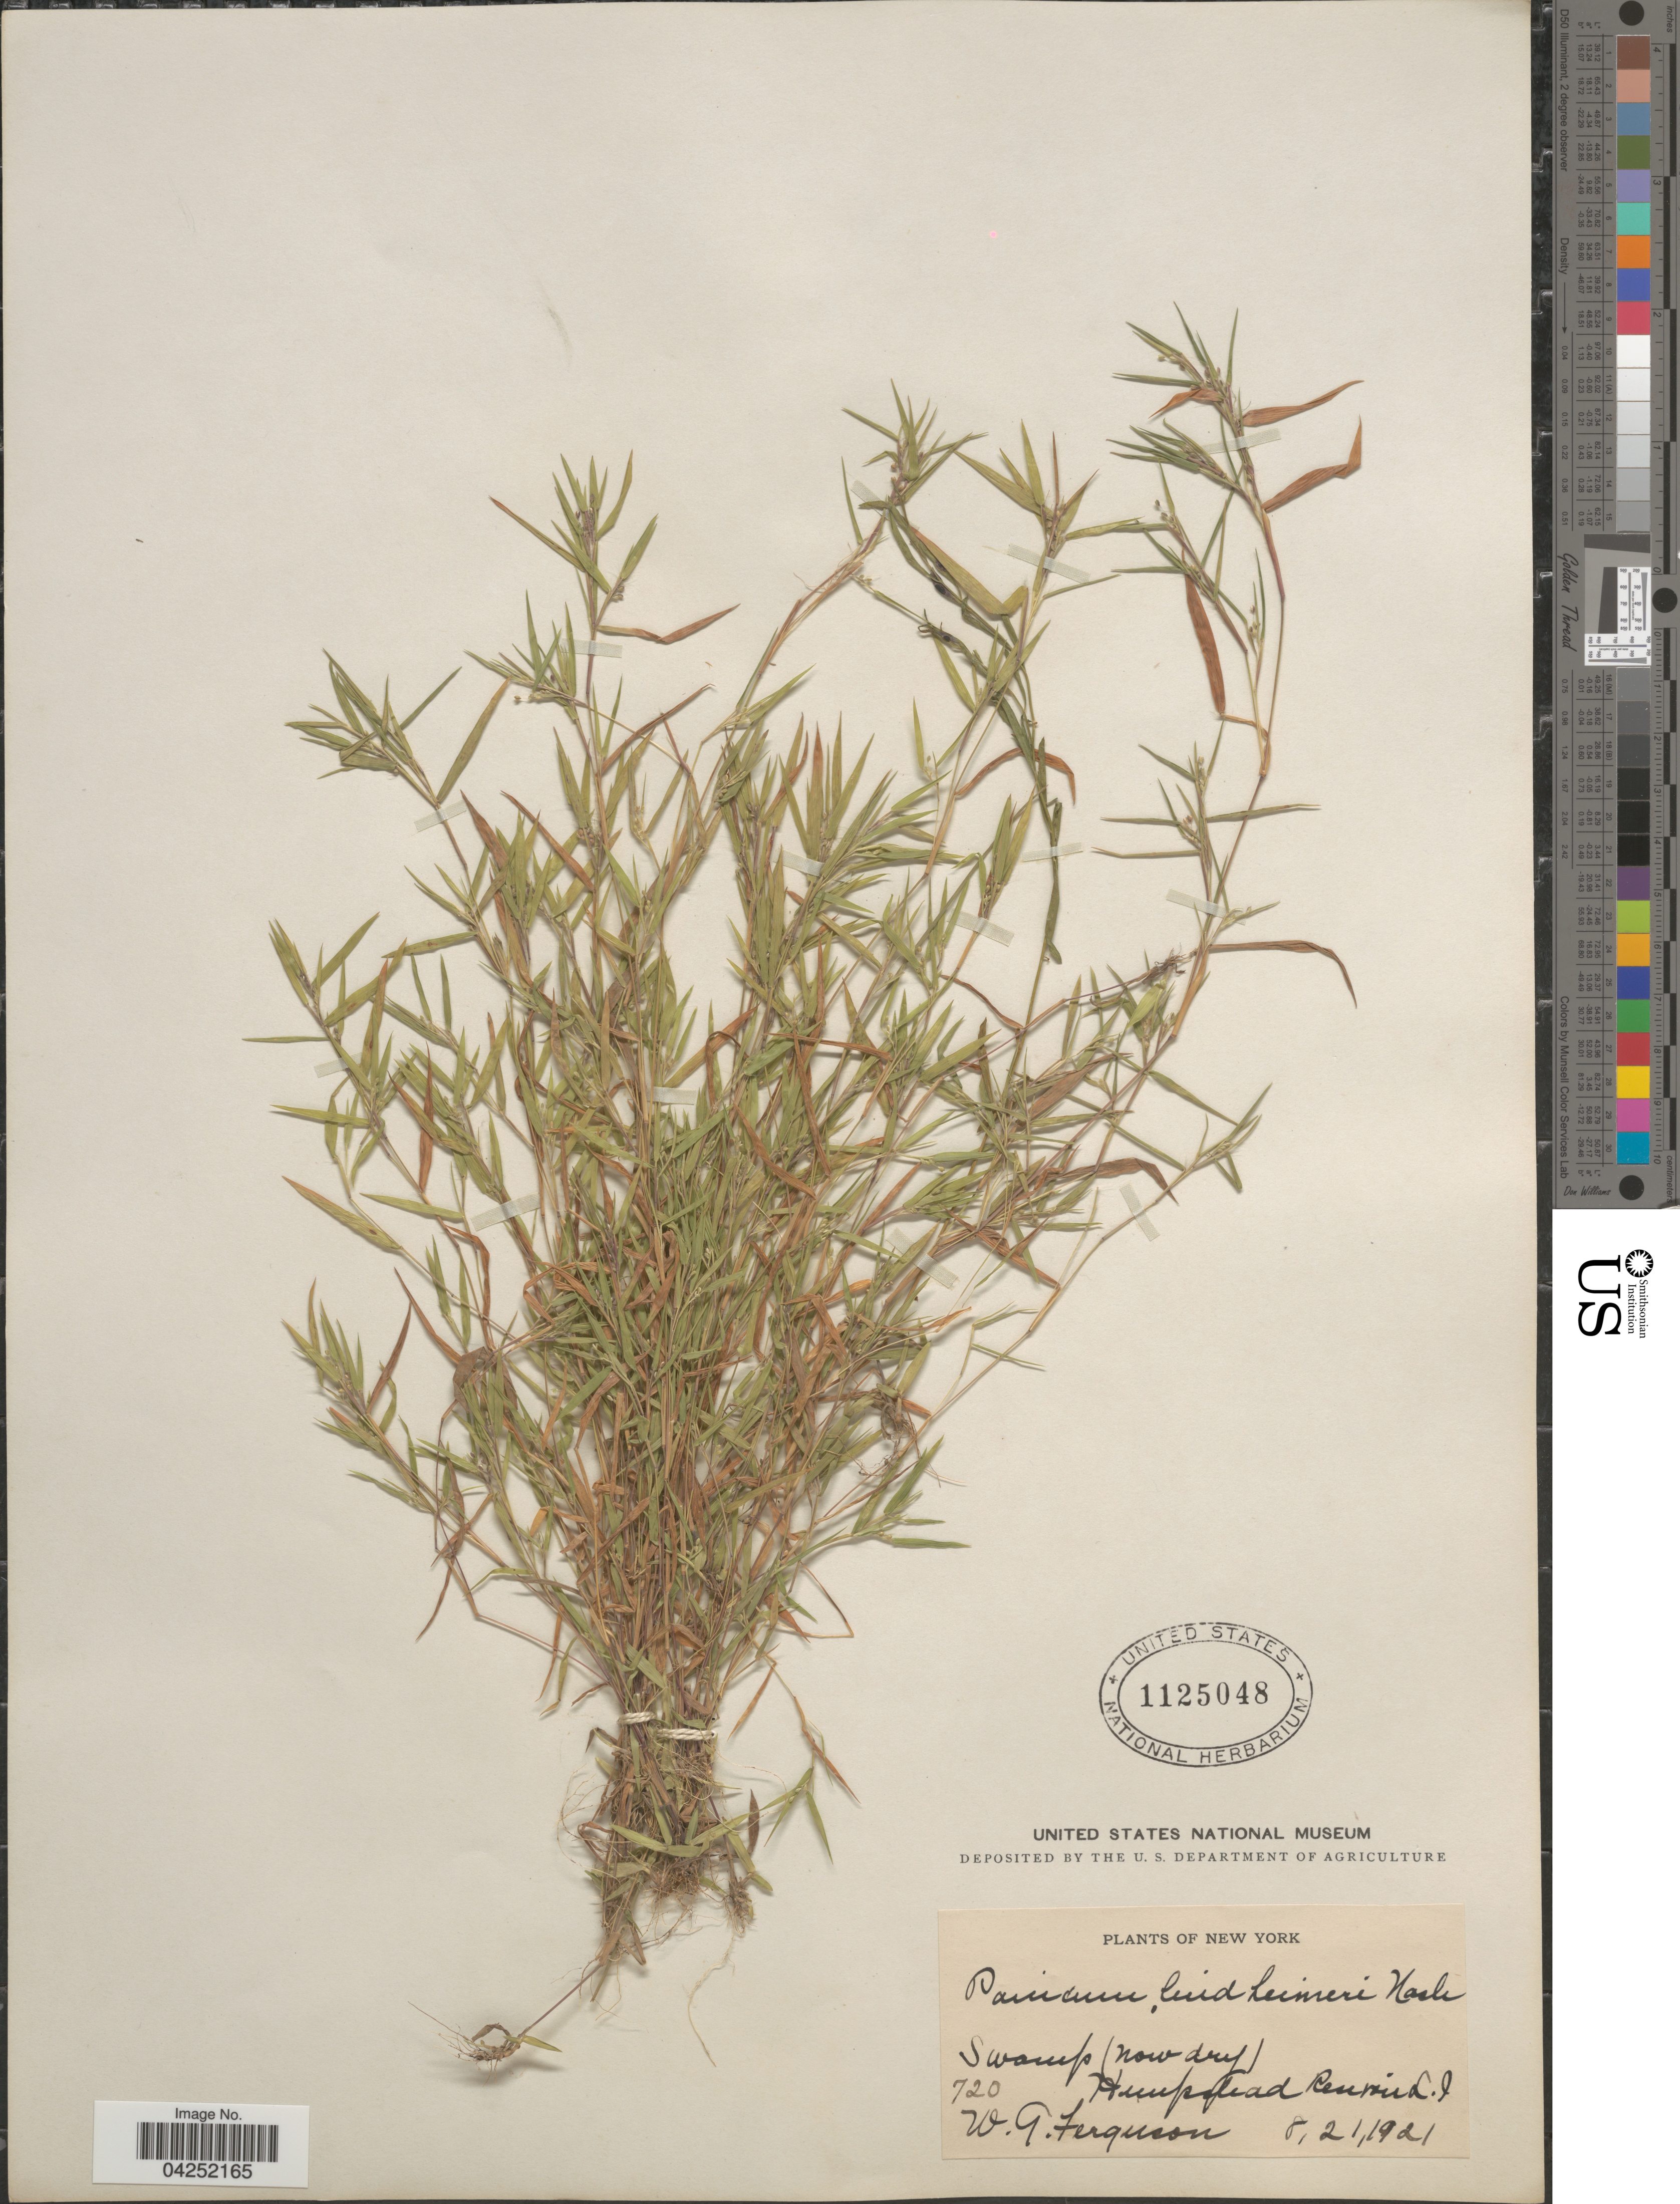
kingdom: Plantae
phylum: Tracheophyta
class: Liliopsida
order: Poales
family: Poaceae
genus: Dichanthelium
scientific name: Dichanthelium acuminatum var. lindheimeri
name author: (Nash) Gould & C.A. Clark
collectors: W. Ferguson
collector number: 720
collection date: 1921-08-21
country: United States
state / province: New York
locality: Swamp (now dry). Hempstead Reservoir L.I.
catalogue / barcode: US 1125048